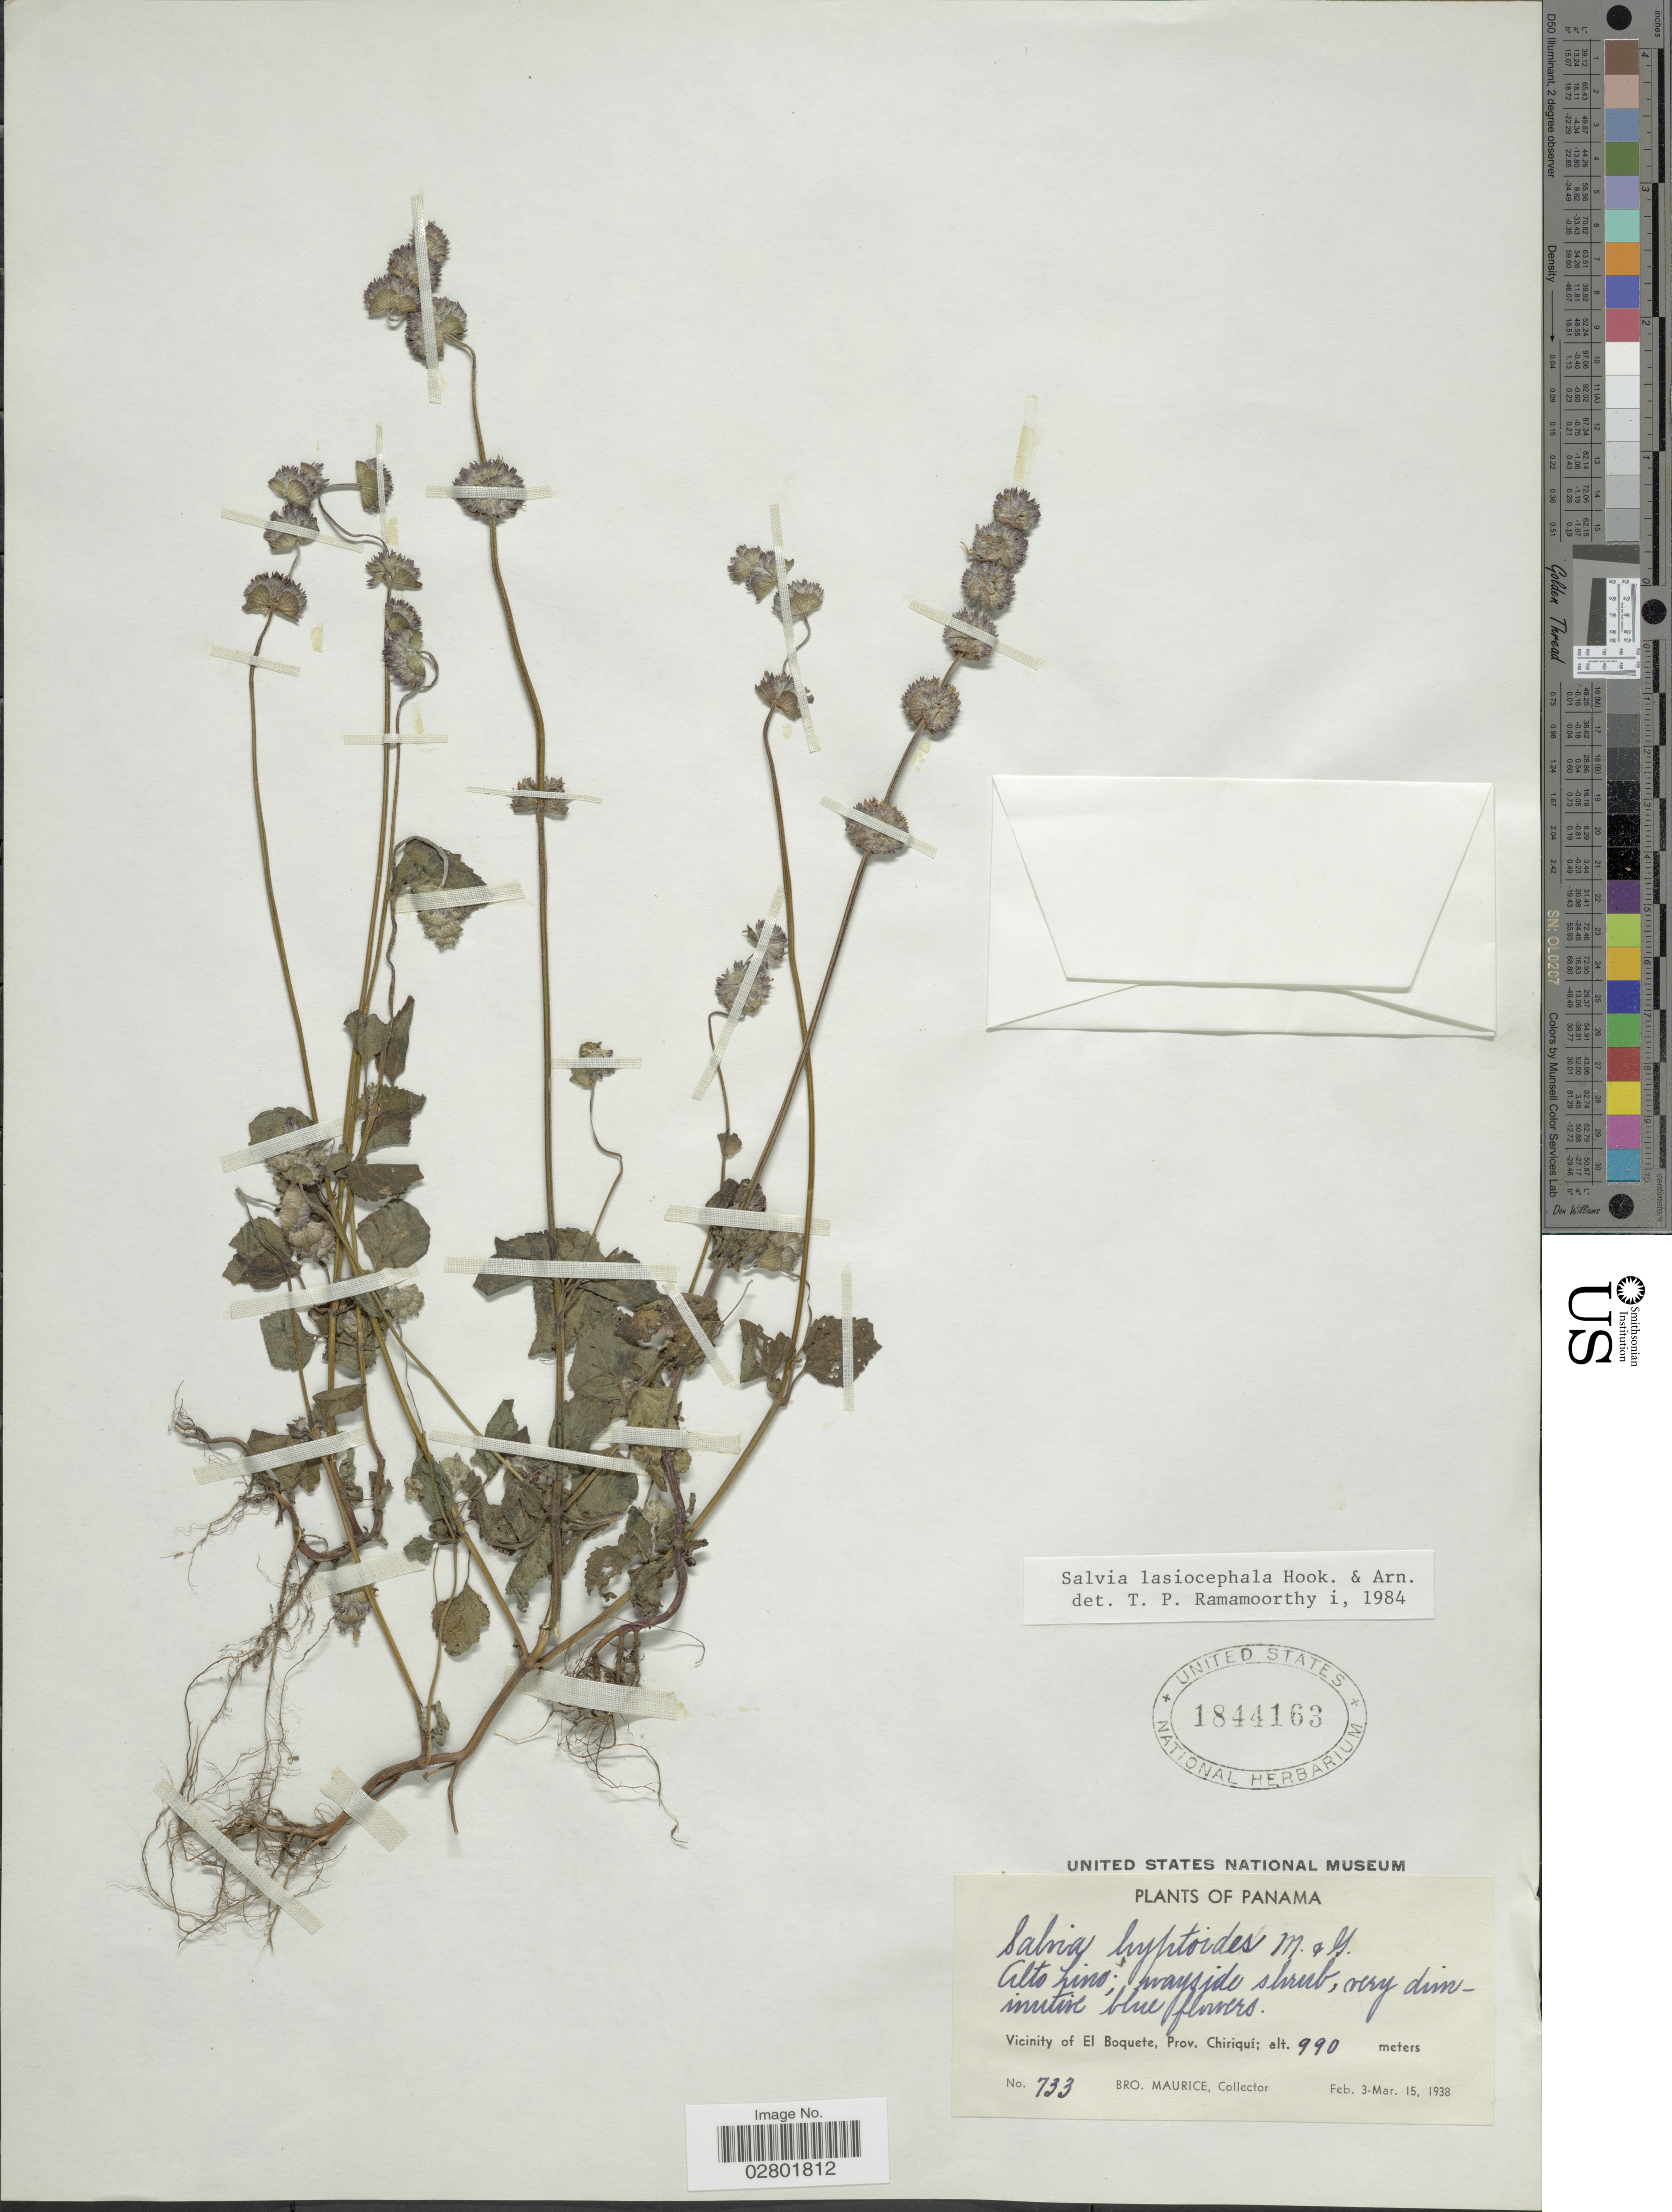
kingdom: Plantae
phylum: Tracheophyta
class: Magnoliopsida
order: Lamiales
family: Lamiaceae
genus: Salvia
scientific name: Salvia lasiocephala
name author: Hook. & Arn.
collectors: B. Maurice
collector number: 733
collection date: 1938-02-03/1938-03-15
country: Panama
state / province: Chiriqui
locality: Alto Lino, Vicinity of El Boquete.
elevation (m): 990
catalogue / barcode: US 1844163